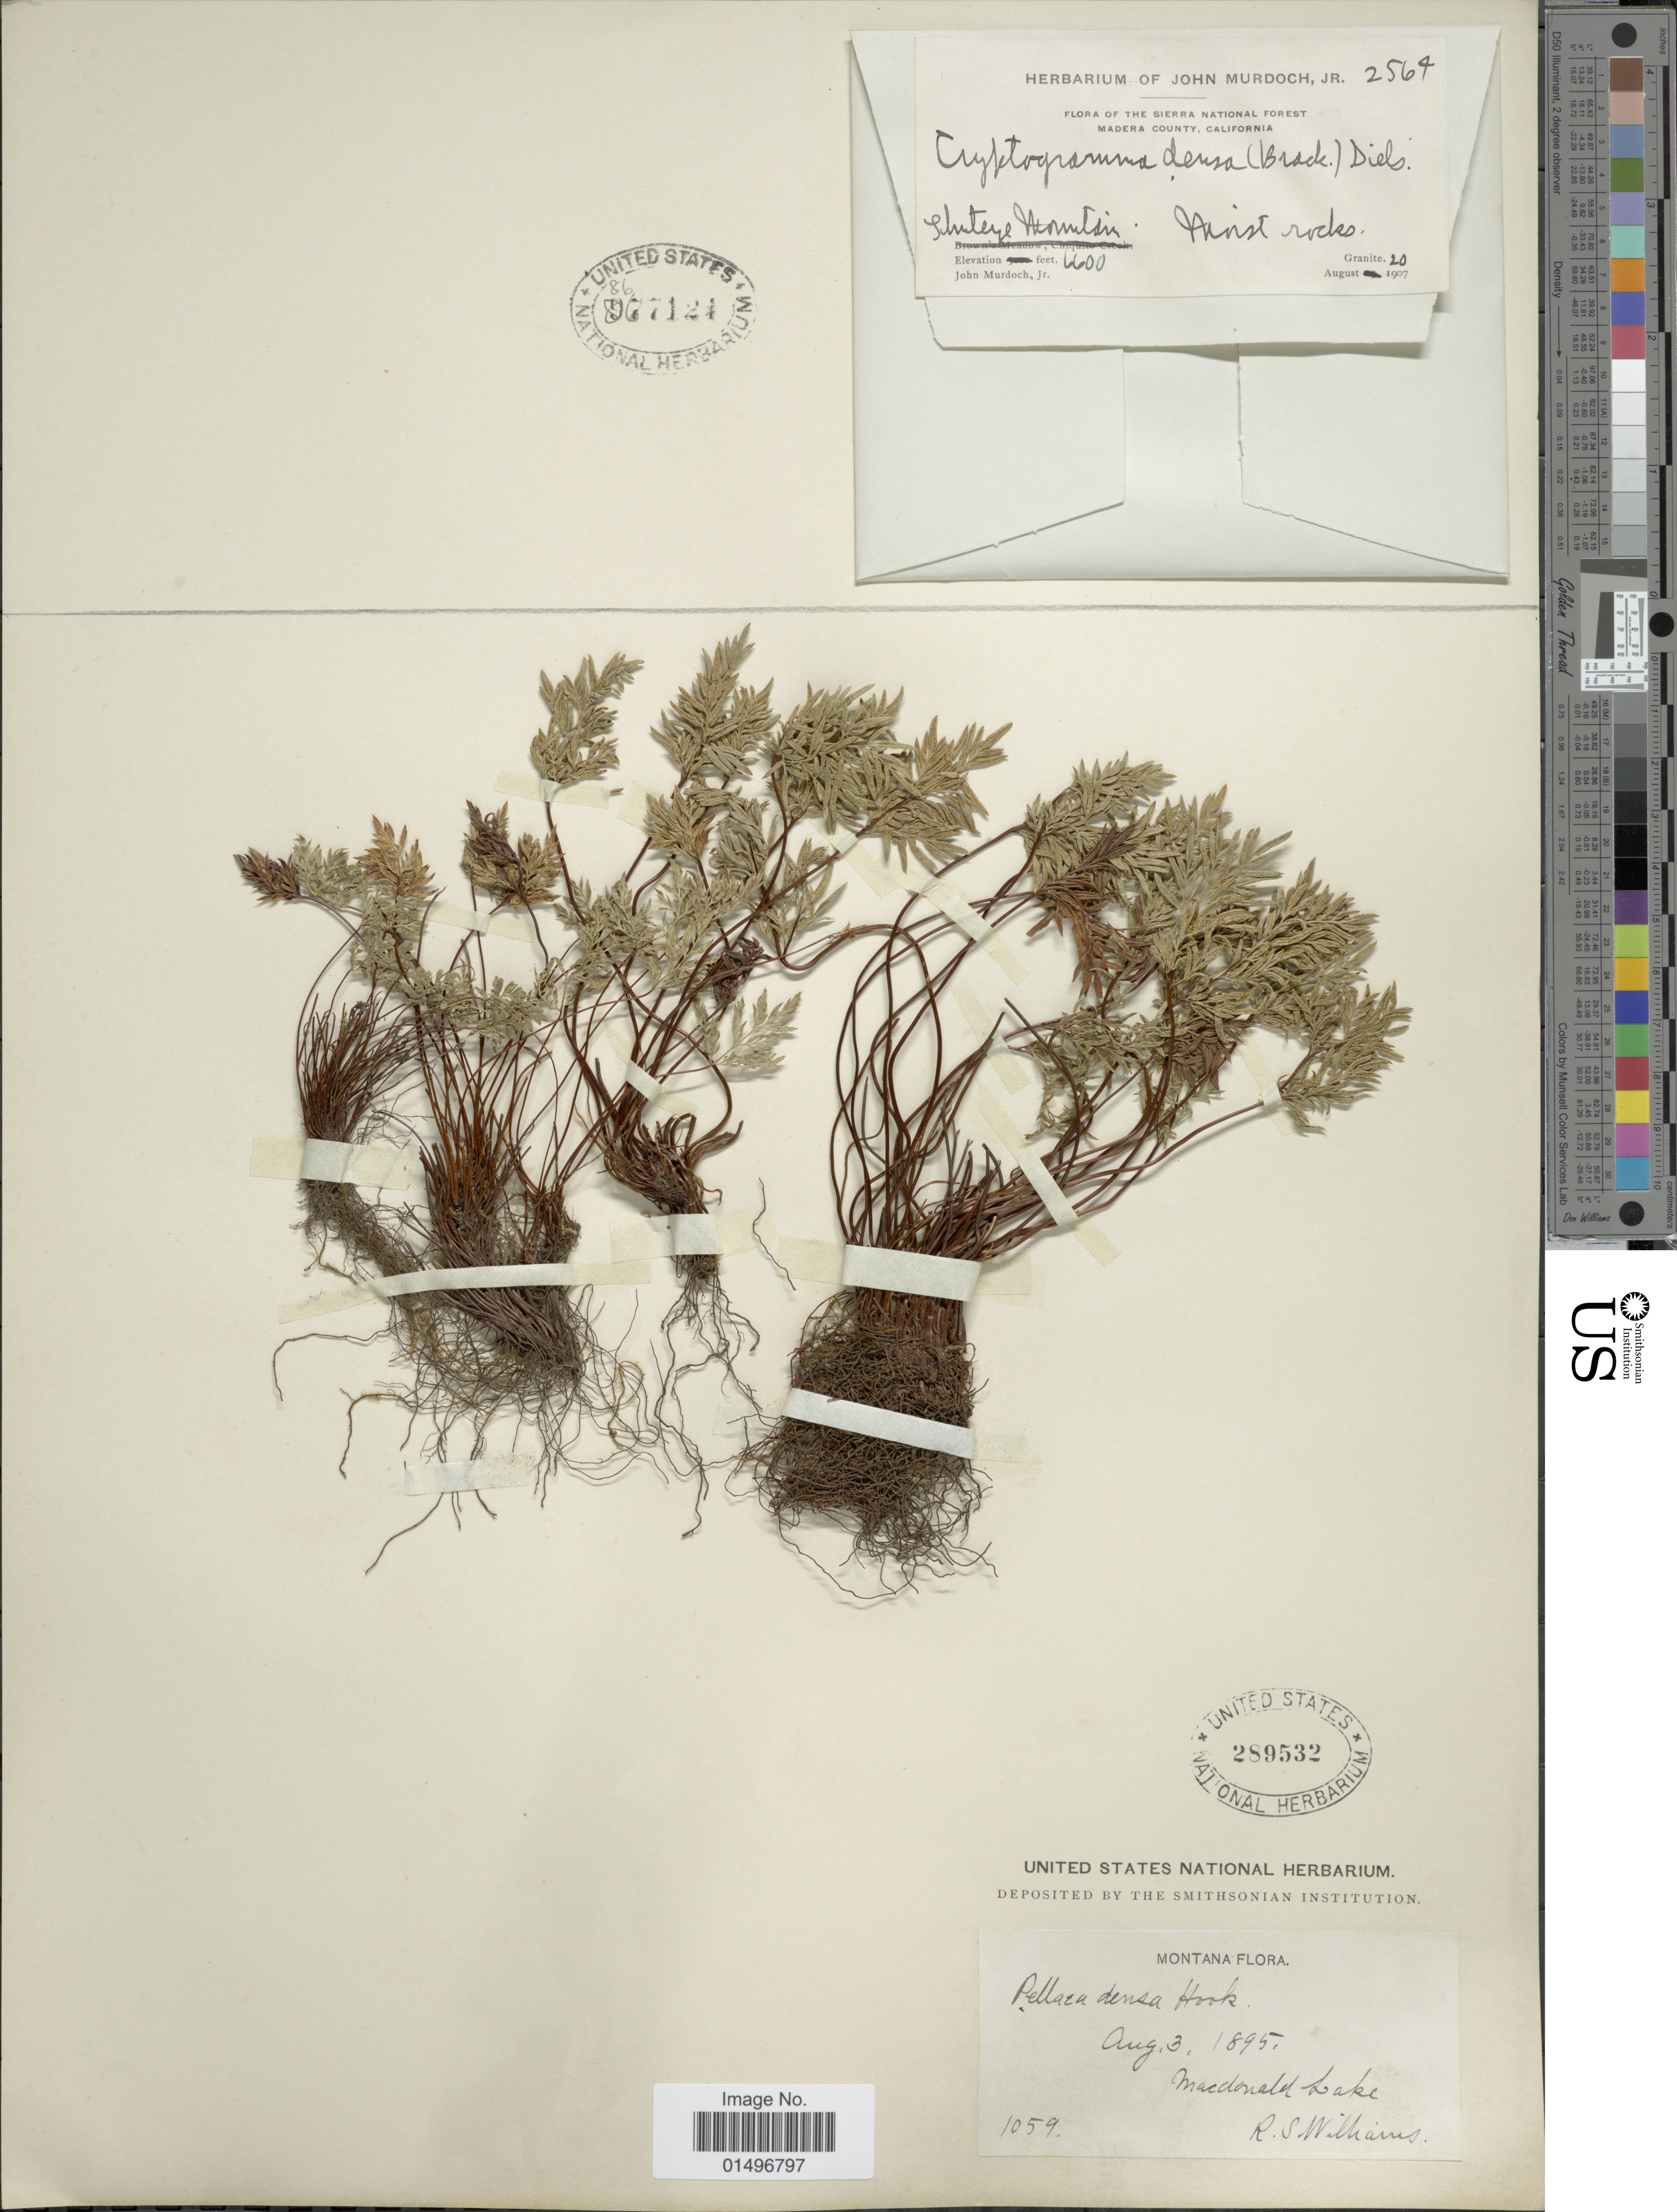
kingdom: Plantae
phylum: Tracheophyta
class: Polypodiopsida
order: Polypodiales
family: Pteridaceae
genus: Aspidotis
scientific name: Aspidotis densa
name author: (Brack.) Lellinger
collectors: J. Murdoch Jr.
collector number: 2564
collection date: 1907-08-20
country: United States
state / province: California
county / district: Madera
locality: Sierra National Forest Madera County. Shetye Mountain.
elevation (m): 2012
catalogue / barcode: US 867124